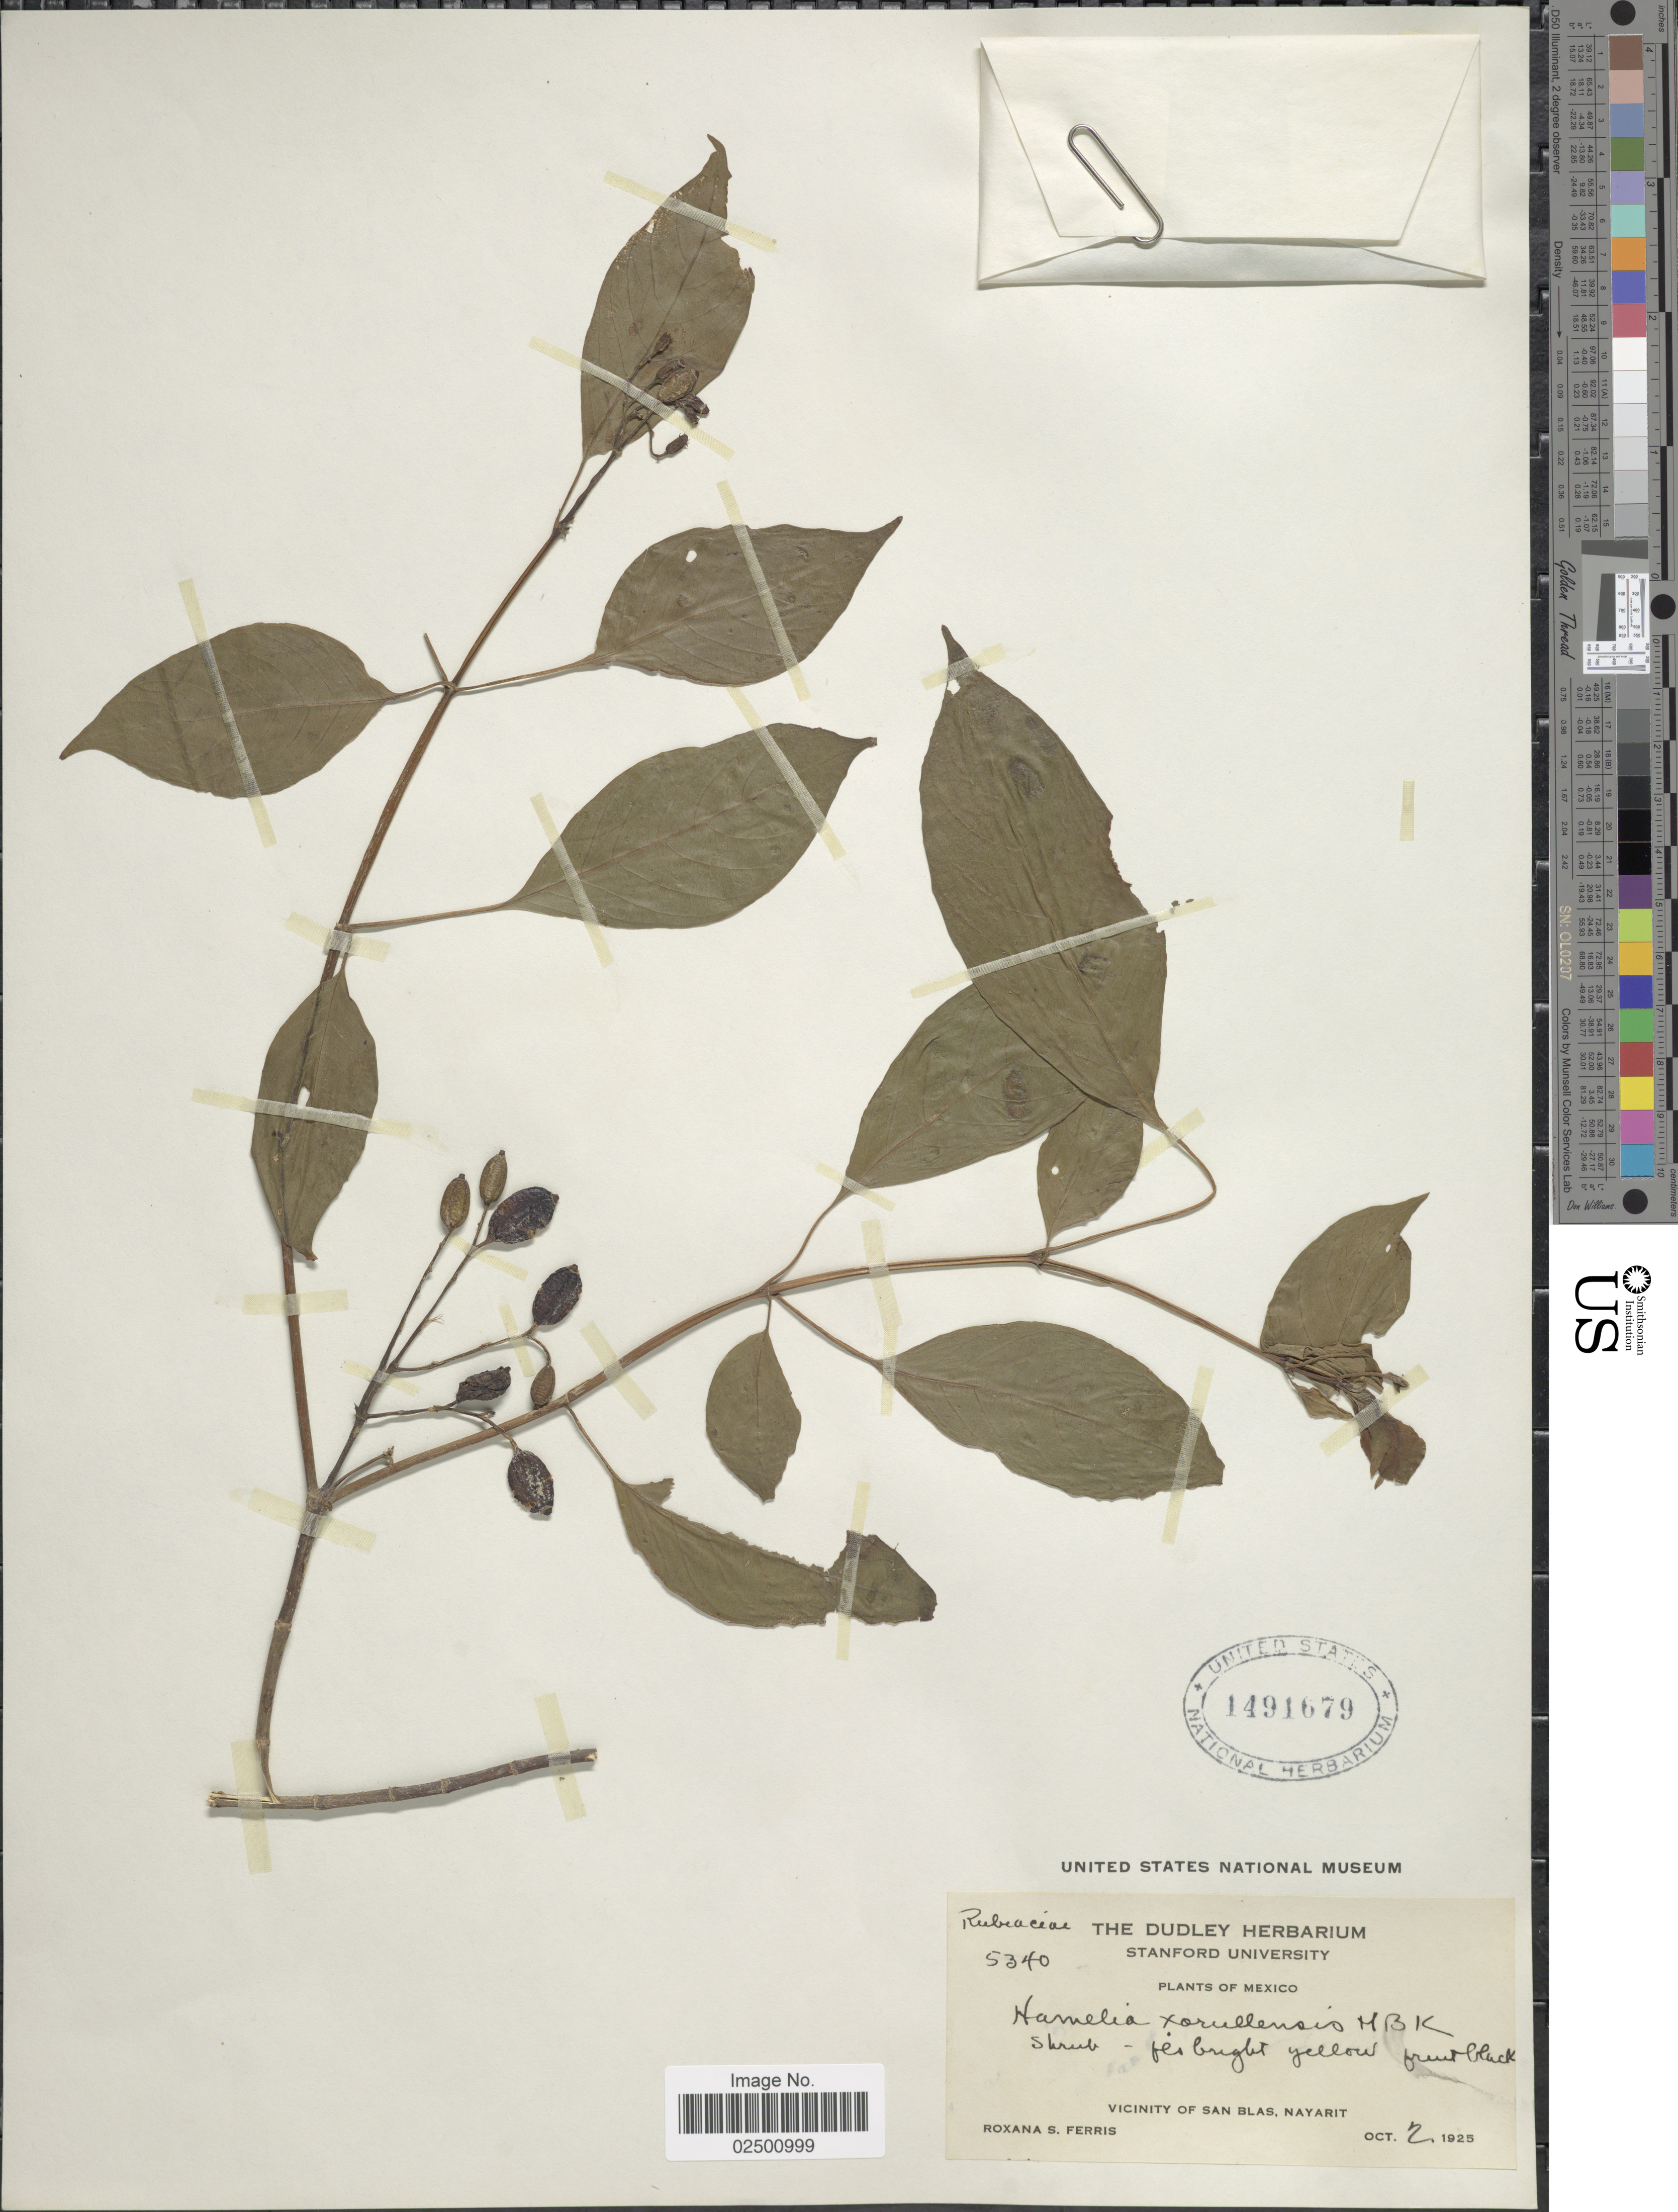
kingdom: Plantae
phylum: Tracheophyta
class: Magnoliopsida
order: Gentianales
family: Rubiaceae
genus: Hamelia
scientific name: Hamelia xorullensis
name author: Kunth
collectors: R. S. Ferris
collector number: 5340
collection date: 1925-10-02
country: Mexico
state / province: Nayarit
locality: Vicinity of San Blas, Nayarit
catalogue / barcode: US 1491679